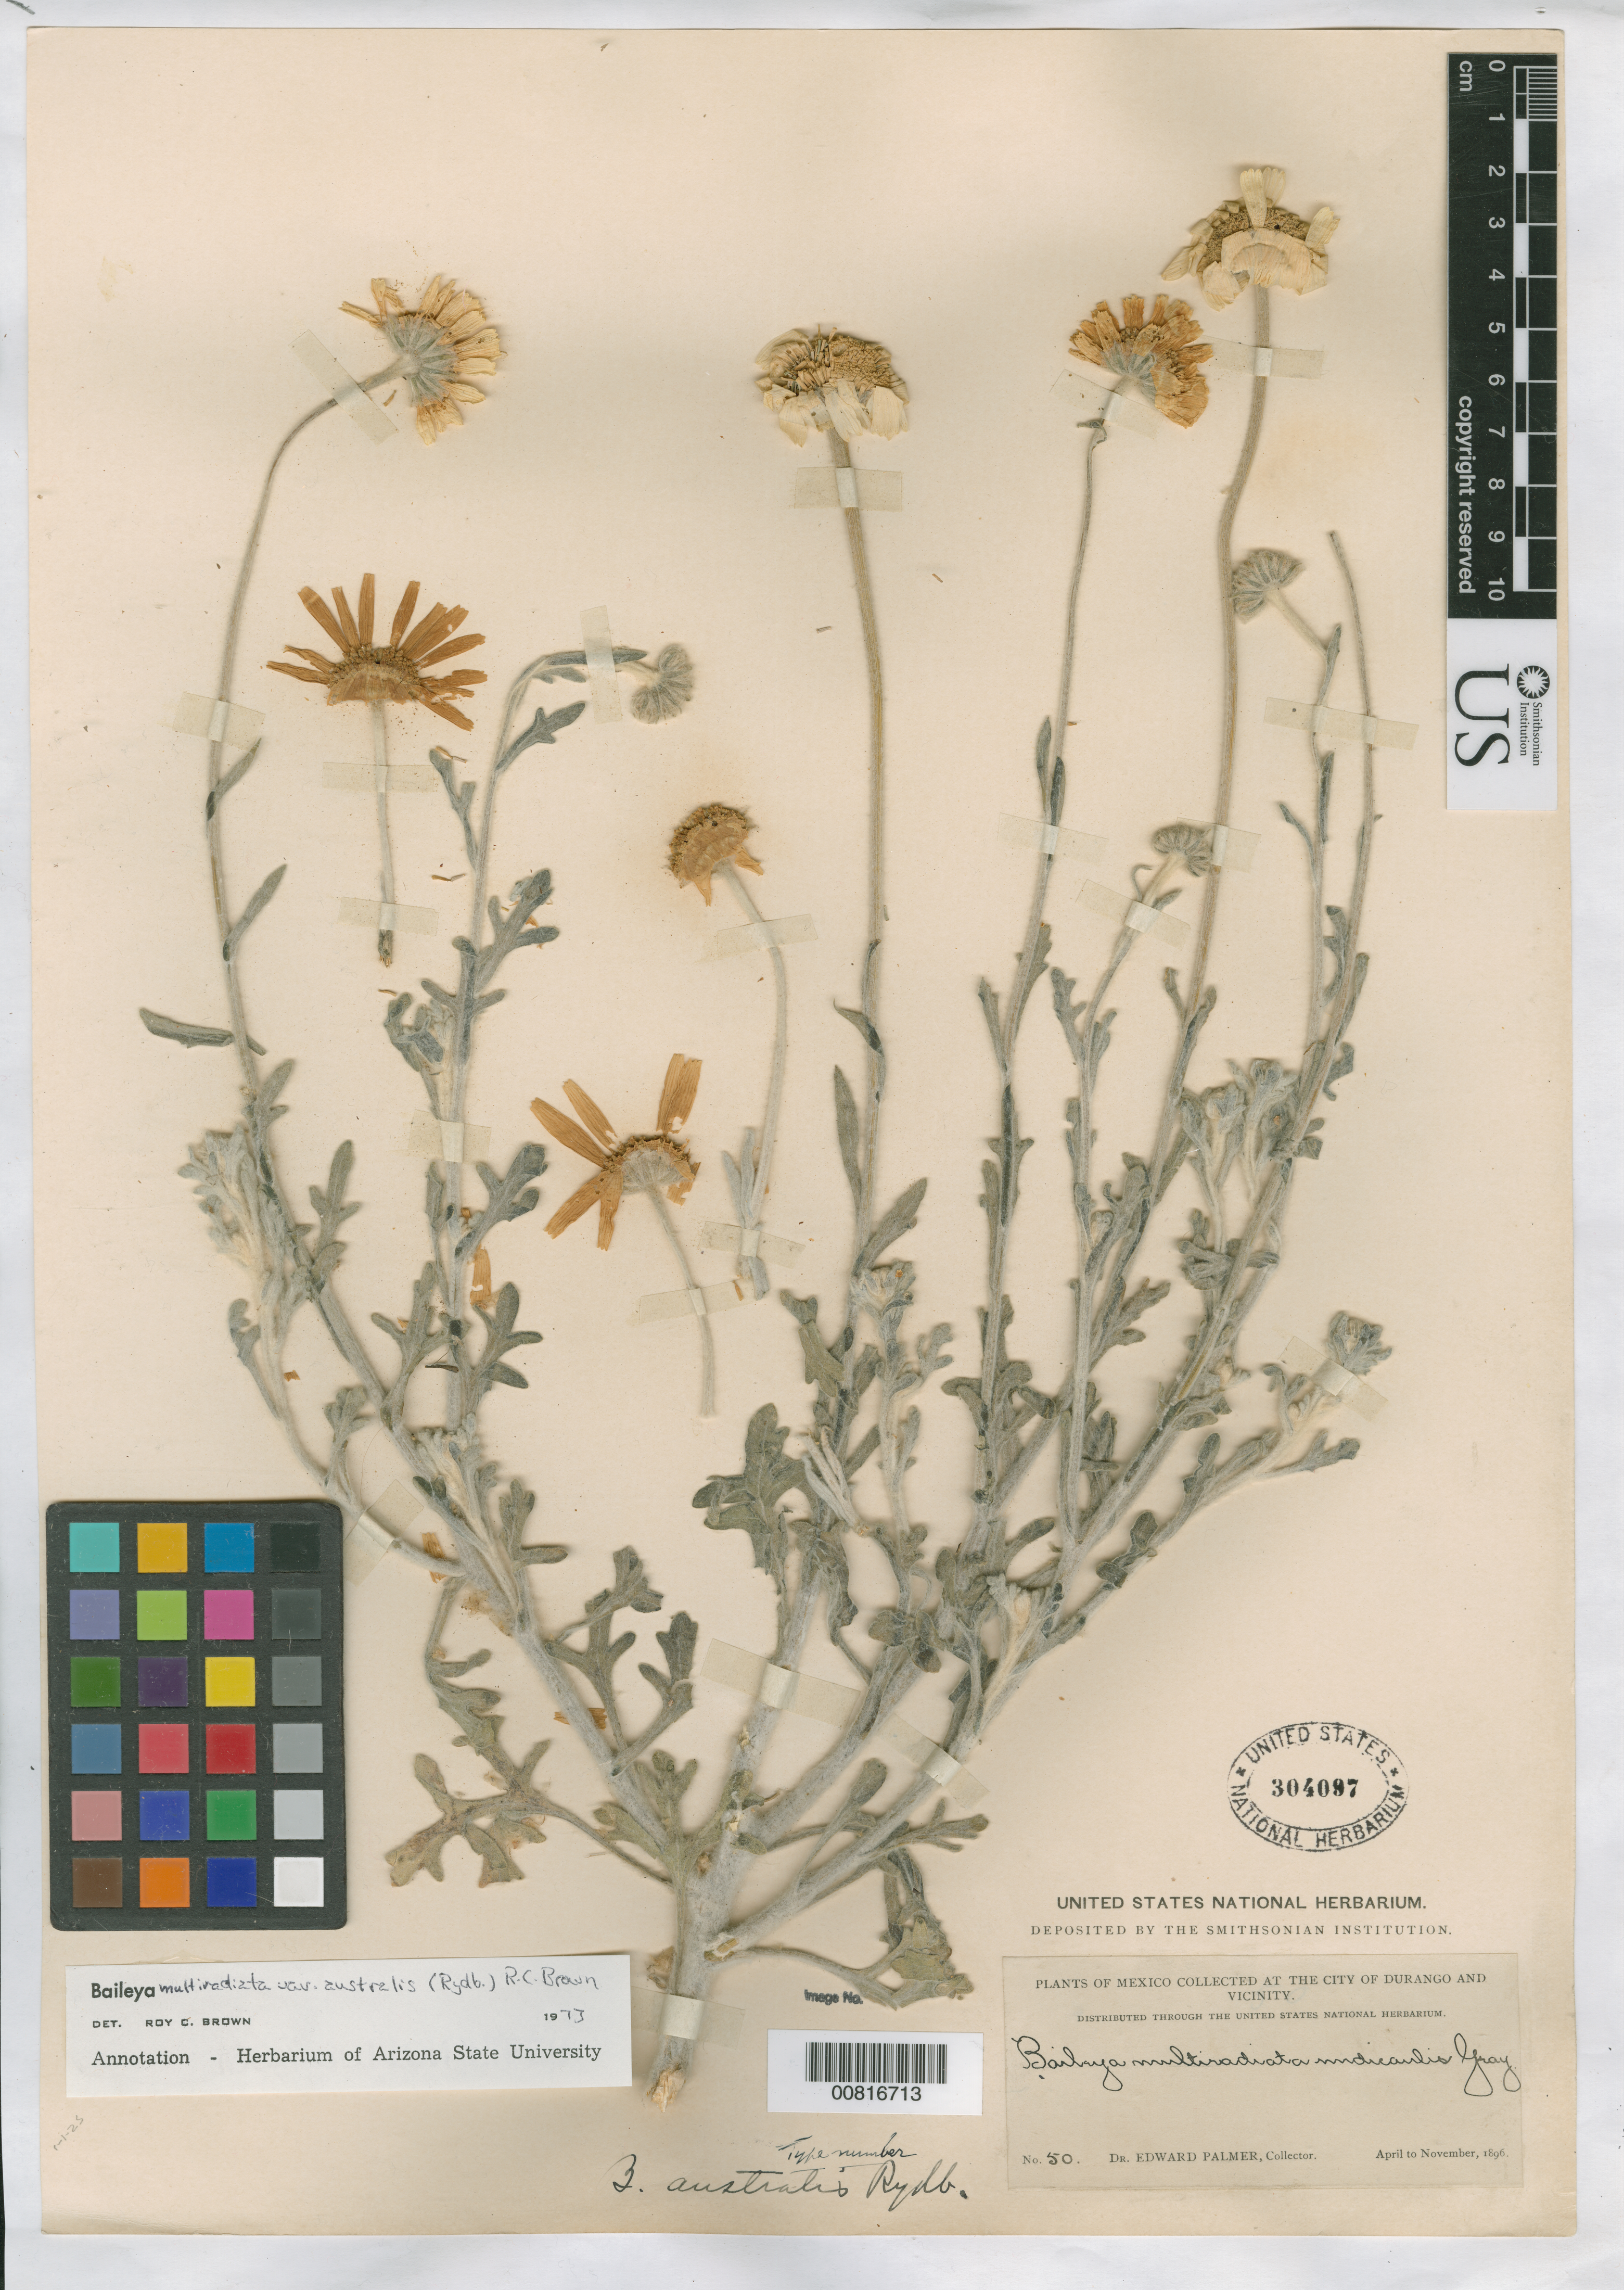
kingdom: Plantae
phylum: Tracheophyta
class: Magnoliopsida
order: Asterales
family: Asteraceae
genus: Baileya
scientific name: Baileya australis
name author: Rydb.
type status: Type Collection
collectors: E. Palmer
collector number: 50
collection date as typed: Apr 1896 to -- Nov 1896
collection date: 1896-04/1896-11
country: Mexico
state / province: Durango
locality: Durango and vicinity.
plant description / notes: Collection date on holotype at NY is "April and August, 1896" but mounted with single (flowering) collection; protologue cites only "1896".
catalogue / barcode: US 304097